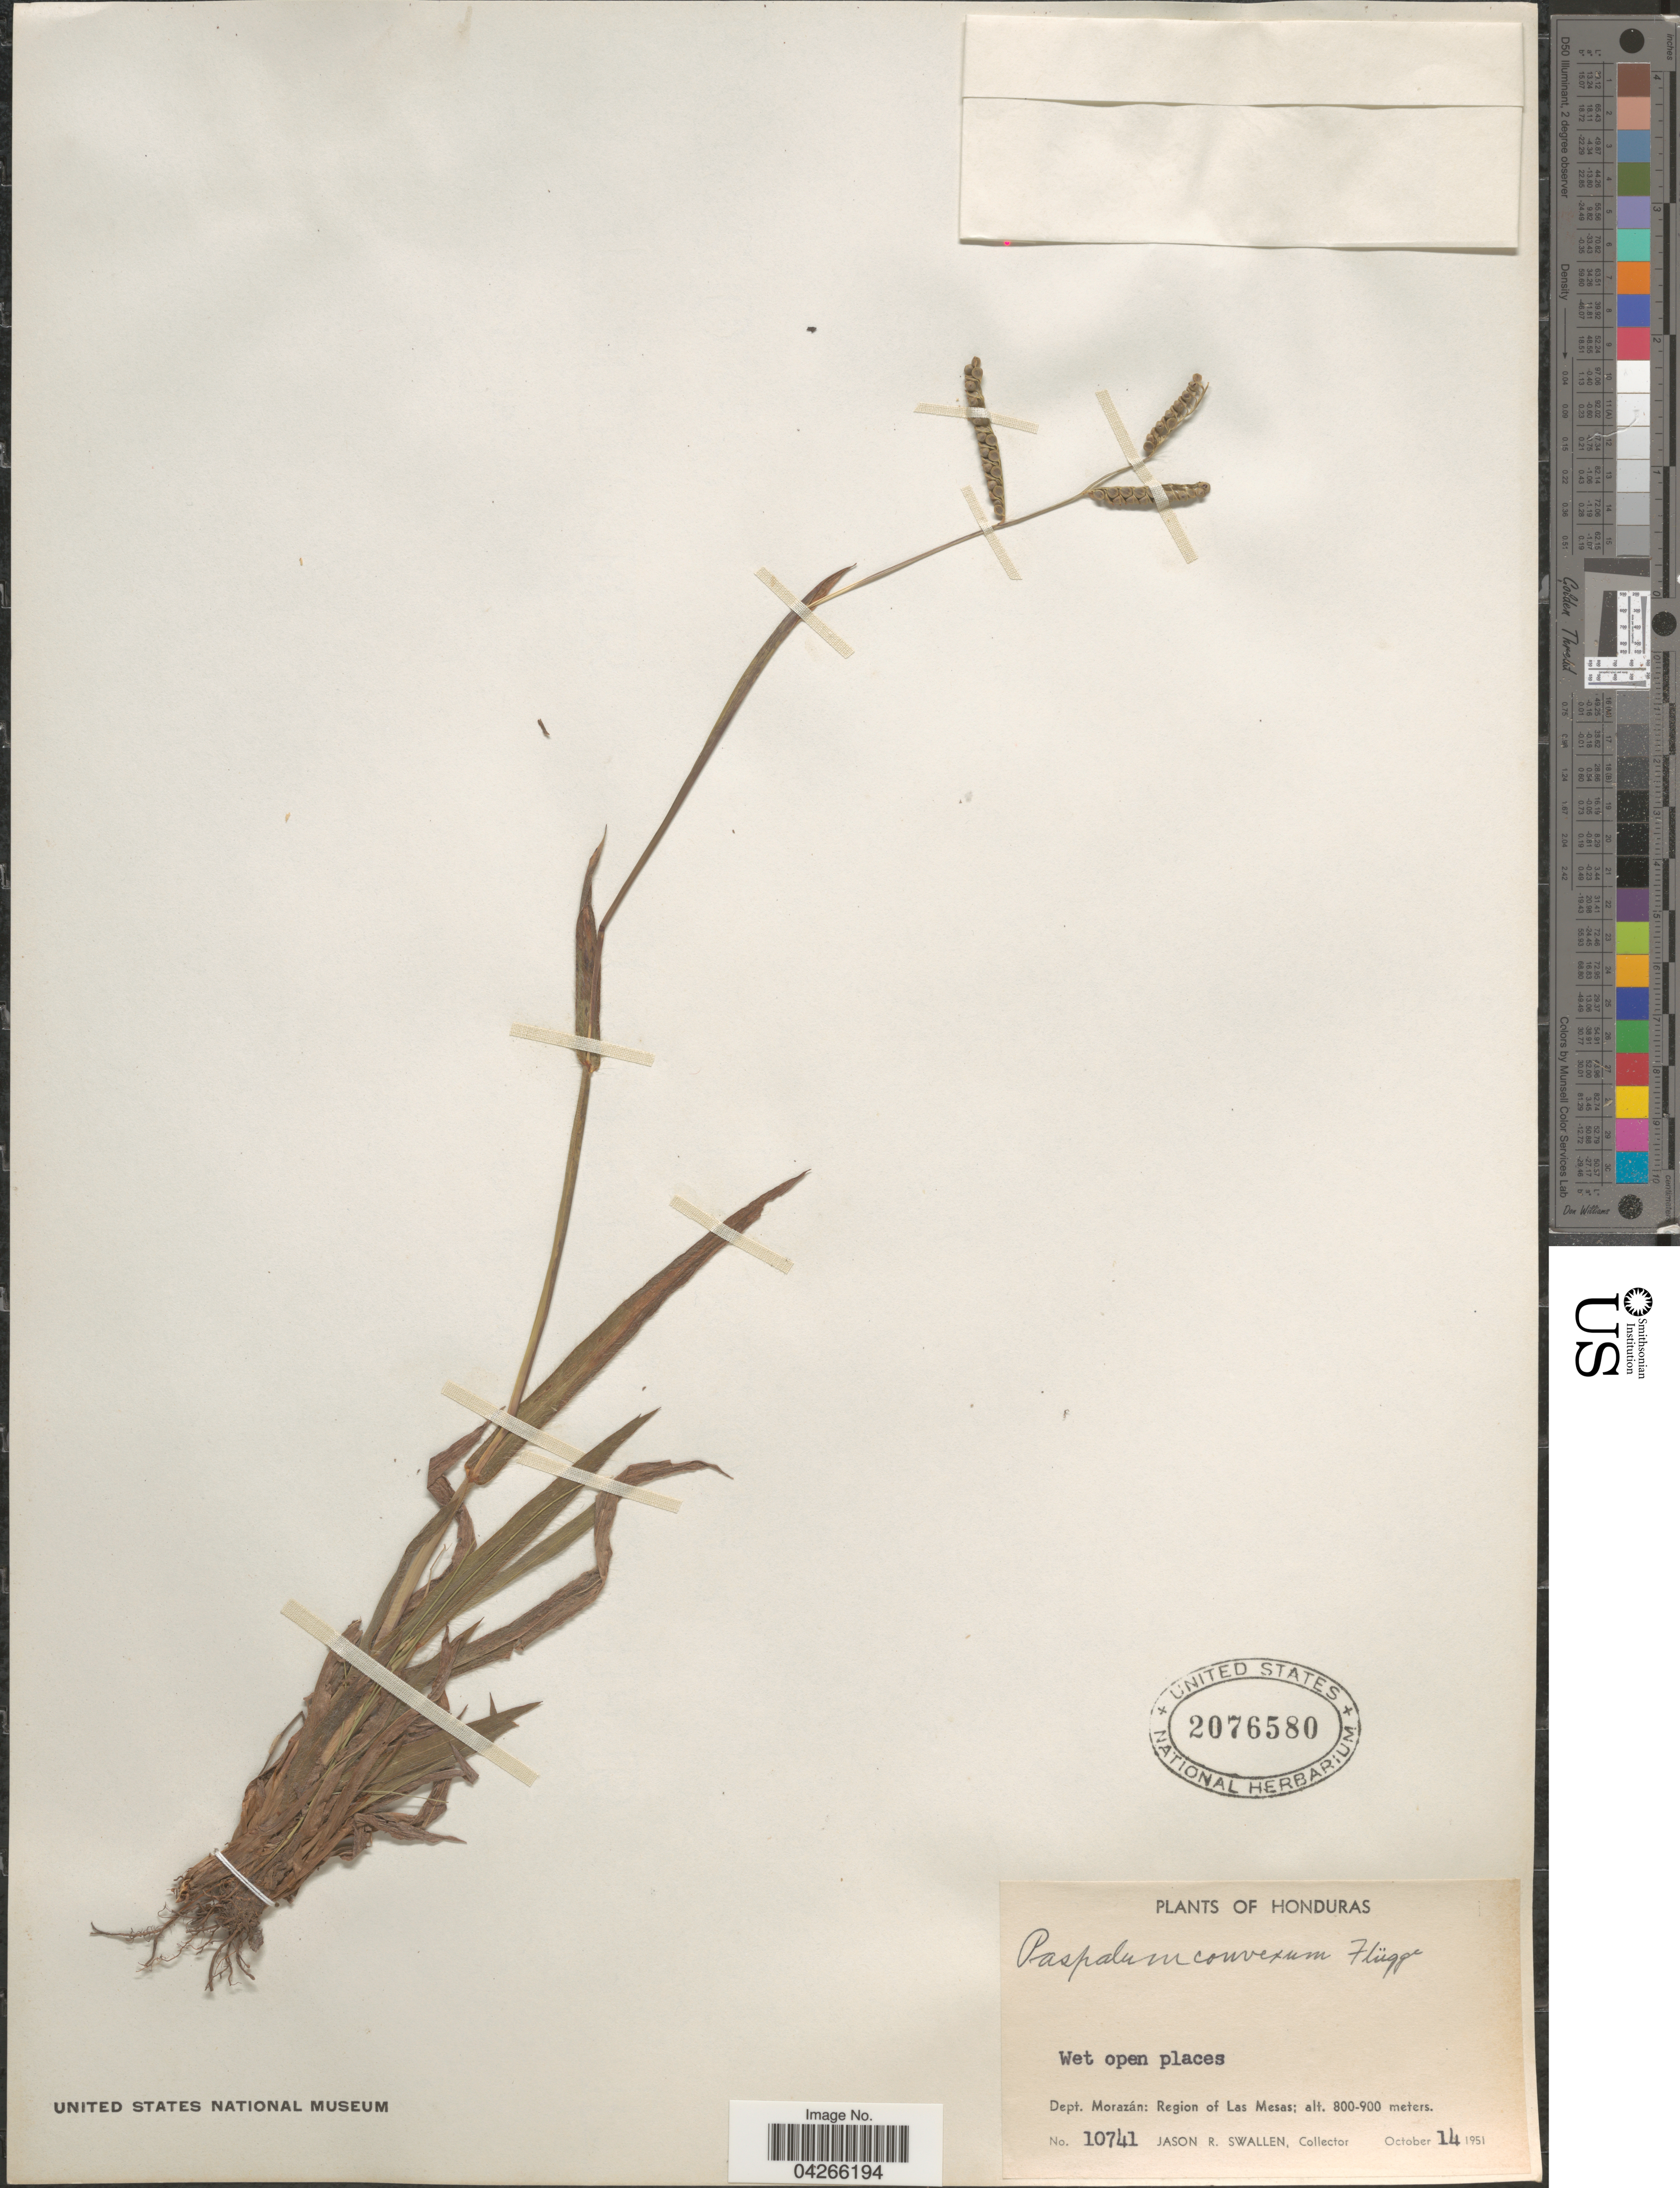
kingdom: Plantae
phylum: Tracheophyta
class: Liliopsida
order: Poales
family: Poaceae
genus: Paspalum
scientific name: Paspalum convexum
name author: Humb. & Bonpl. ex Flüggé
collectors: J. R. Swallen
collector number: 10741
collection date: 1951-10-14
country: Honduras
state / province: Fco. Morazán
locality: Dept. Morazán: Region of Las Mesas.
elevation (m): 800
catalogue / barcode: US 2076580